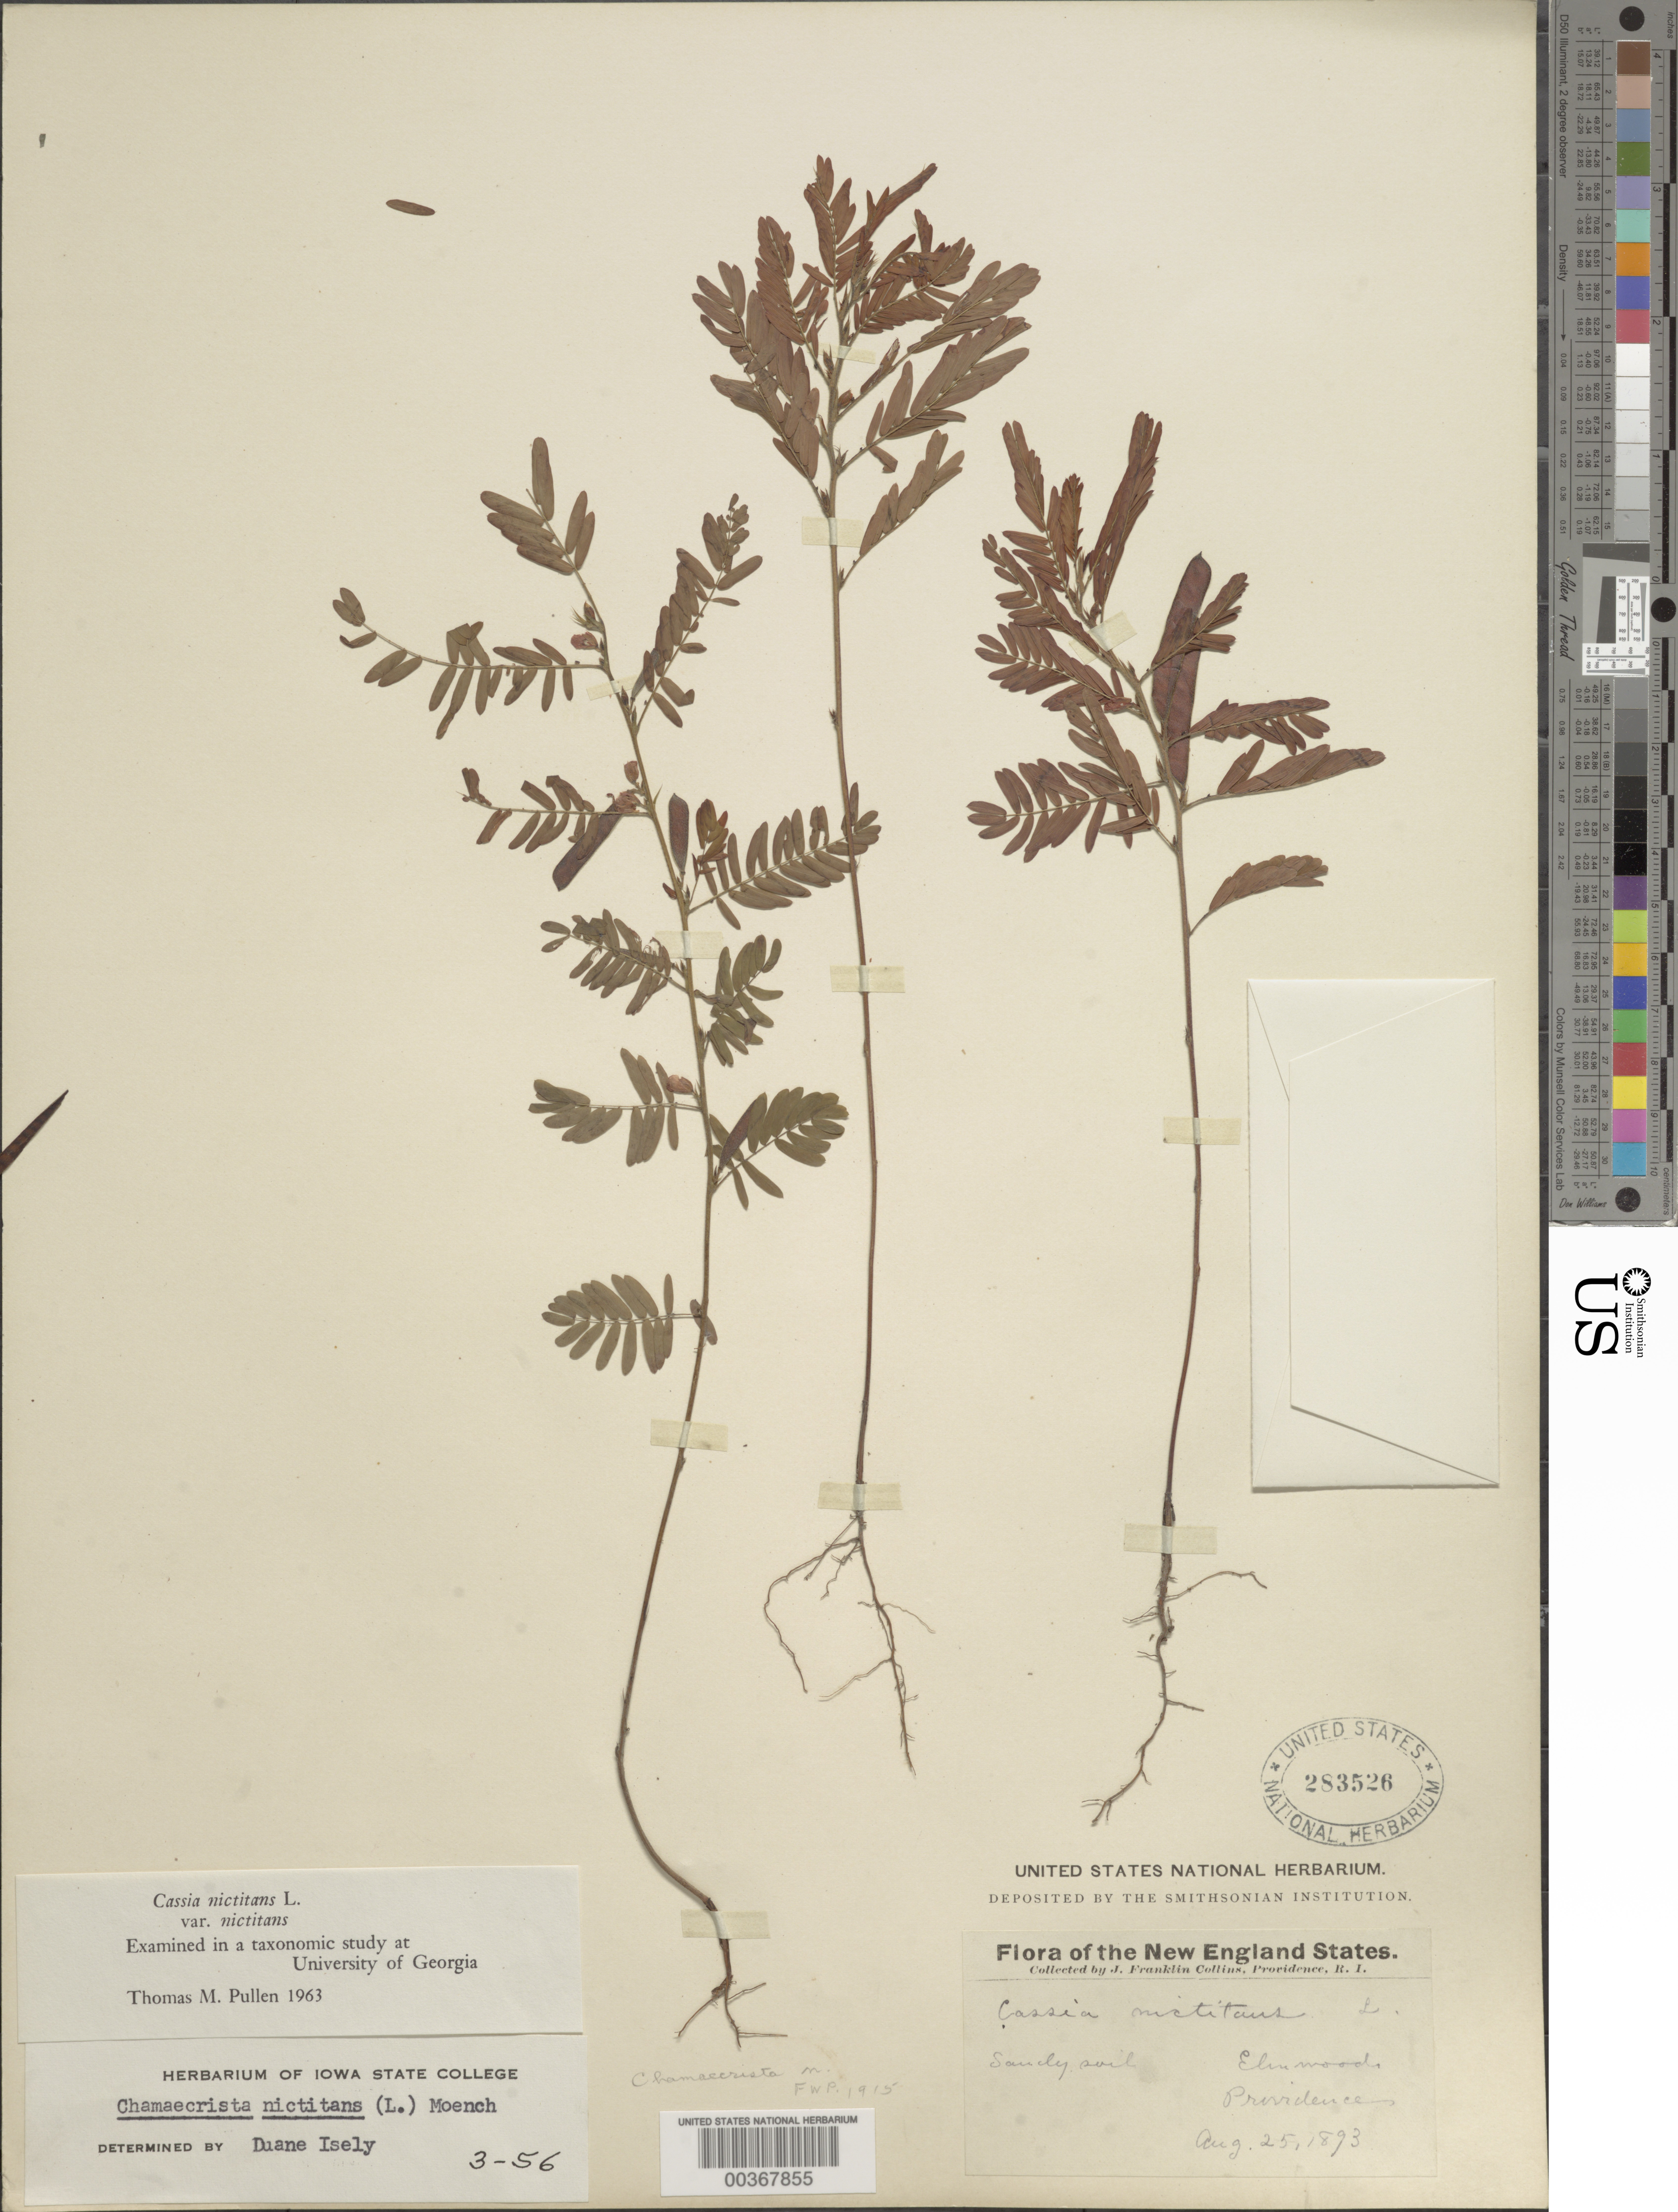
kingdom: Plantae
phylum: Tracheophyta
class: Magnoliopsida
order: Fabales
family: Fabaceae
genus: Chamaecrista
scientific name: Chamaecrista nictitans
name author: (L.) Moench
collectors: J. Collins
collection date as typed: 25 Aug 1893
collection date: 1893-08-25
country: United States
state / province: Rhode Island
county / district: Providence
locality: Providence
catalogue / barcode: US 283526